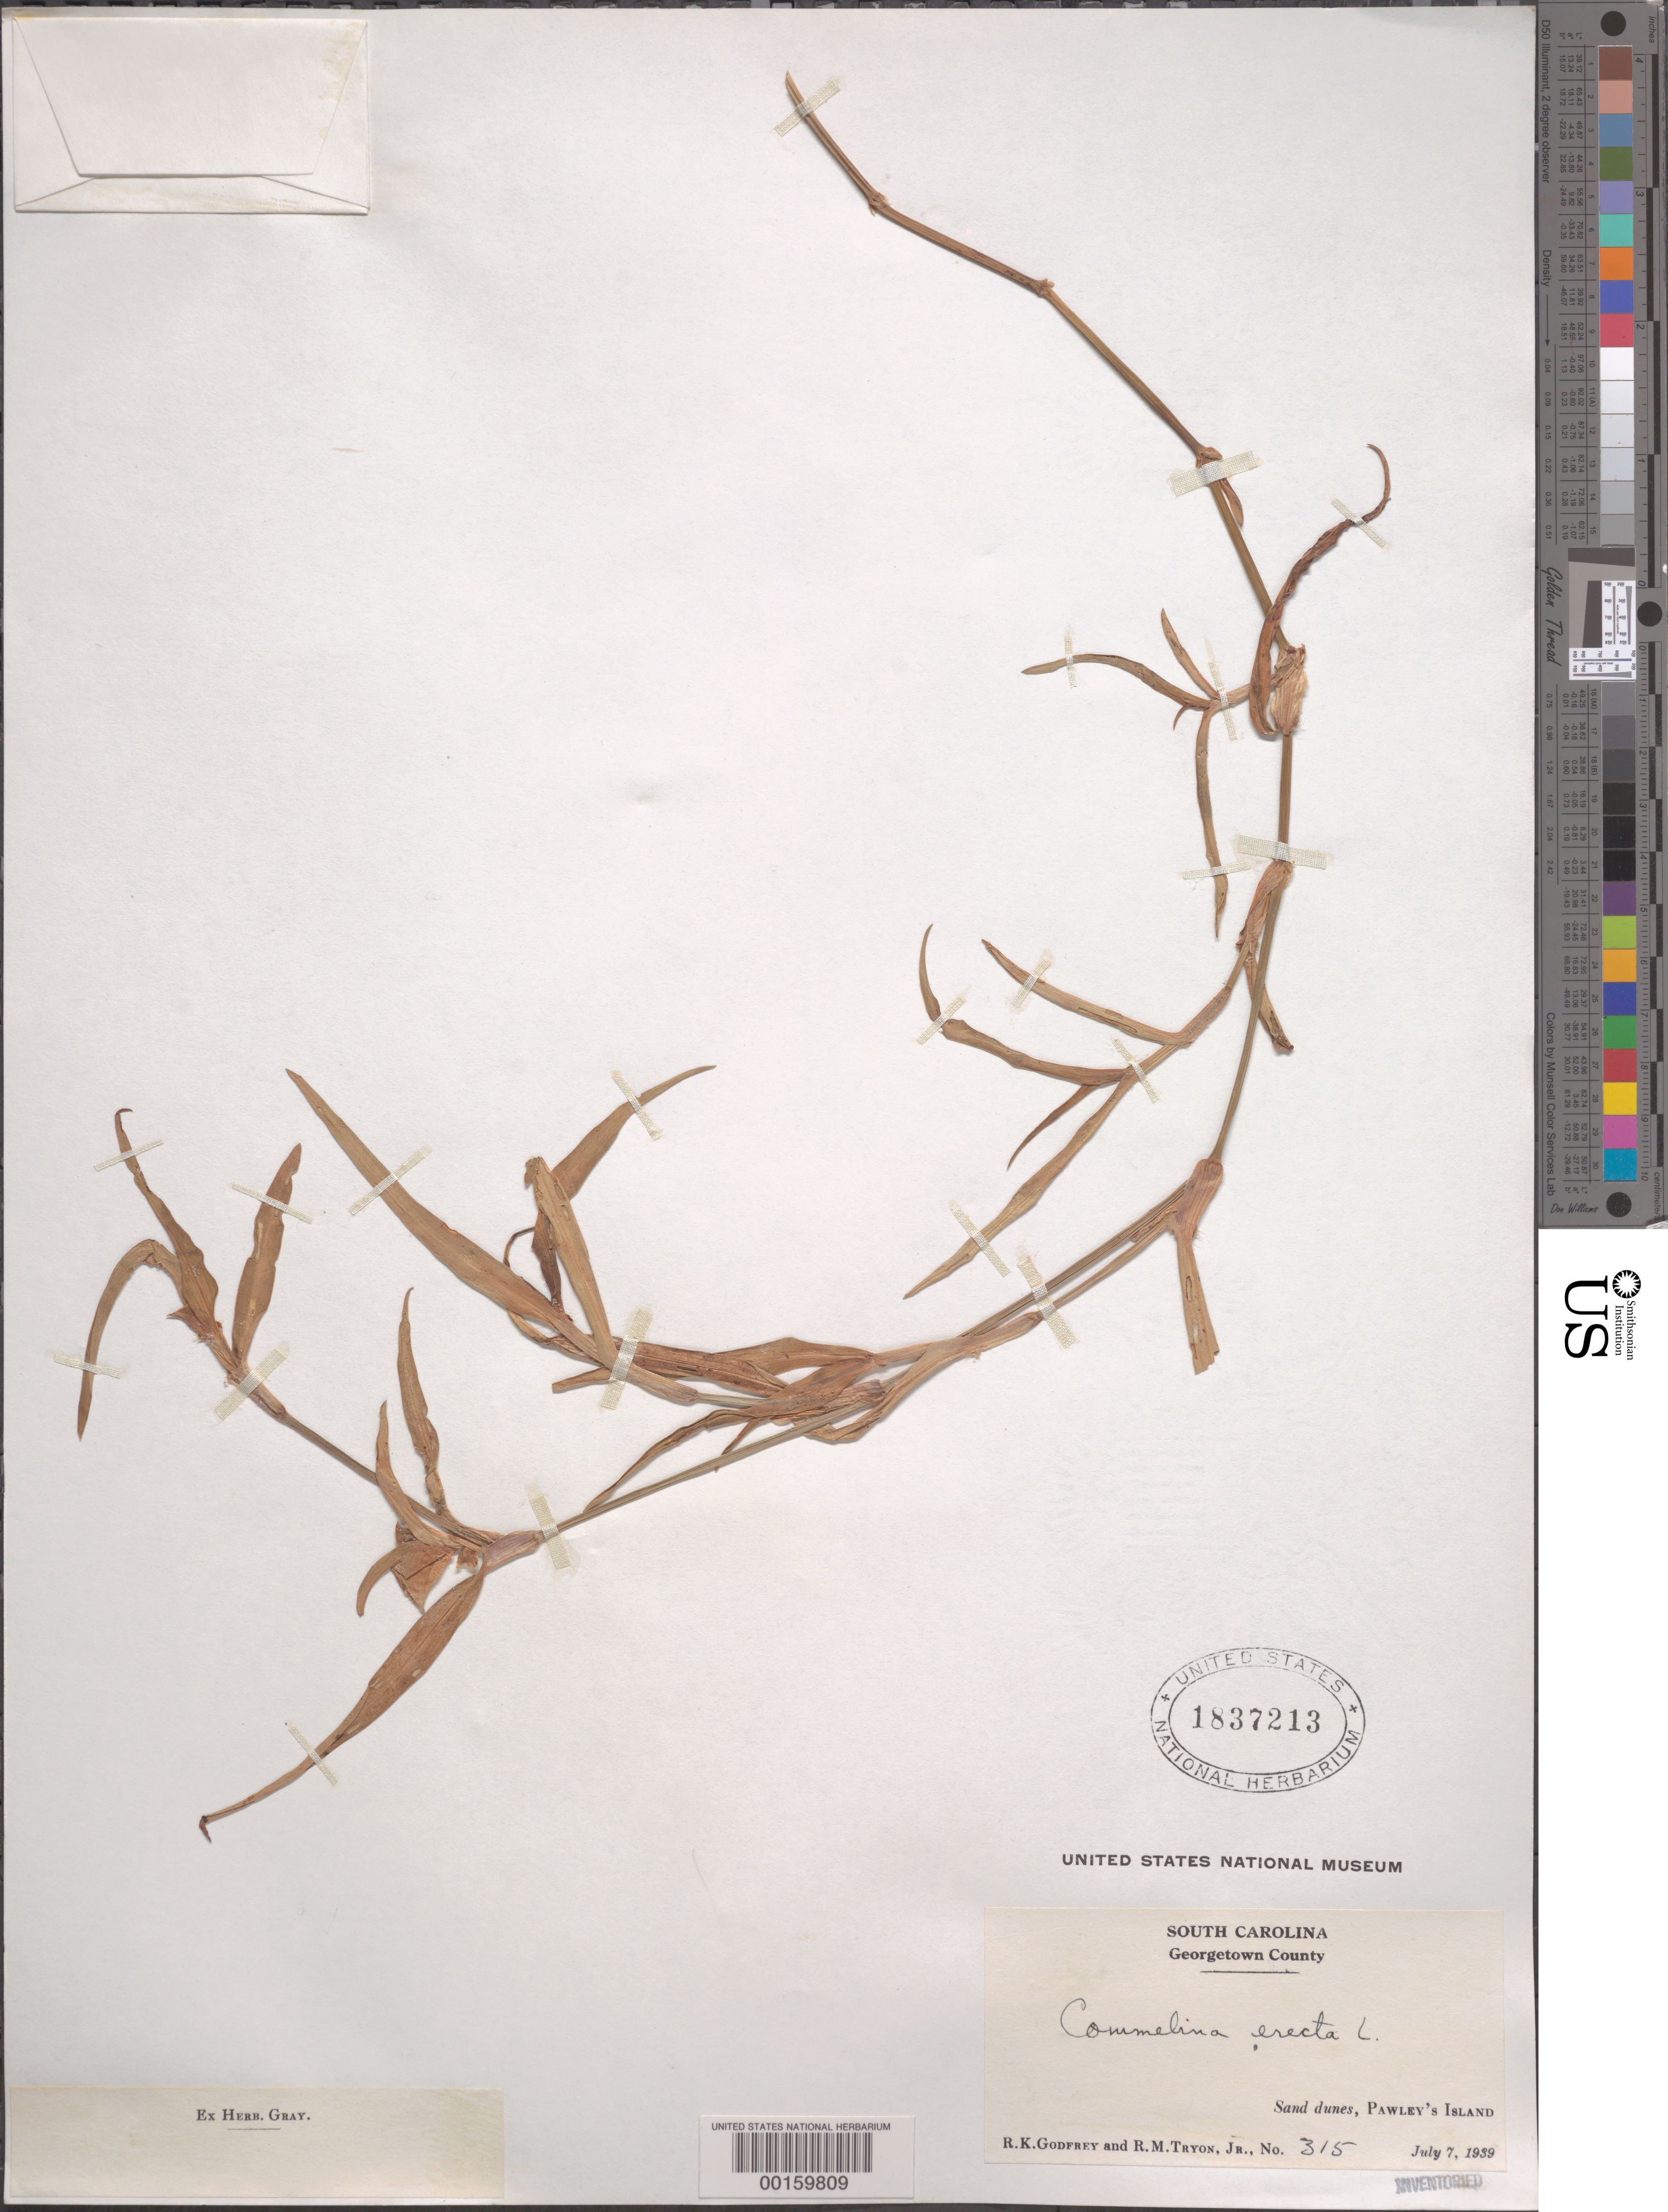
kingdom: Plantae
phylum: Tracheophyta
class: Liliopsida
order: Commelinales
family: Commelinaceae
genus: Commelina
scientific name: Commelina erecta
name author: L.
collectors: R. K. Godfrey & R. M. Tryon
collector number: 315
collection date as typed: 07 Jul 1939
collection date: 1939-07-07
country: United States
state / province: South Carolina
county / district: Georgetown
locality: Pawleys island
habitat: Sand dunes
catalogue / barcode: US 1837213